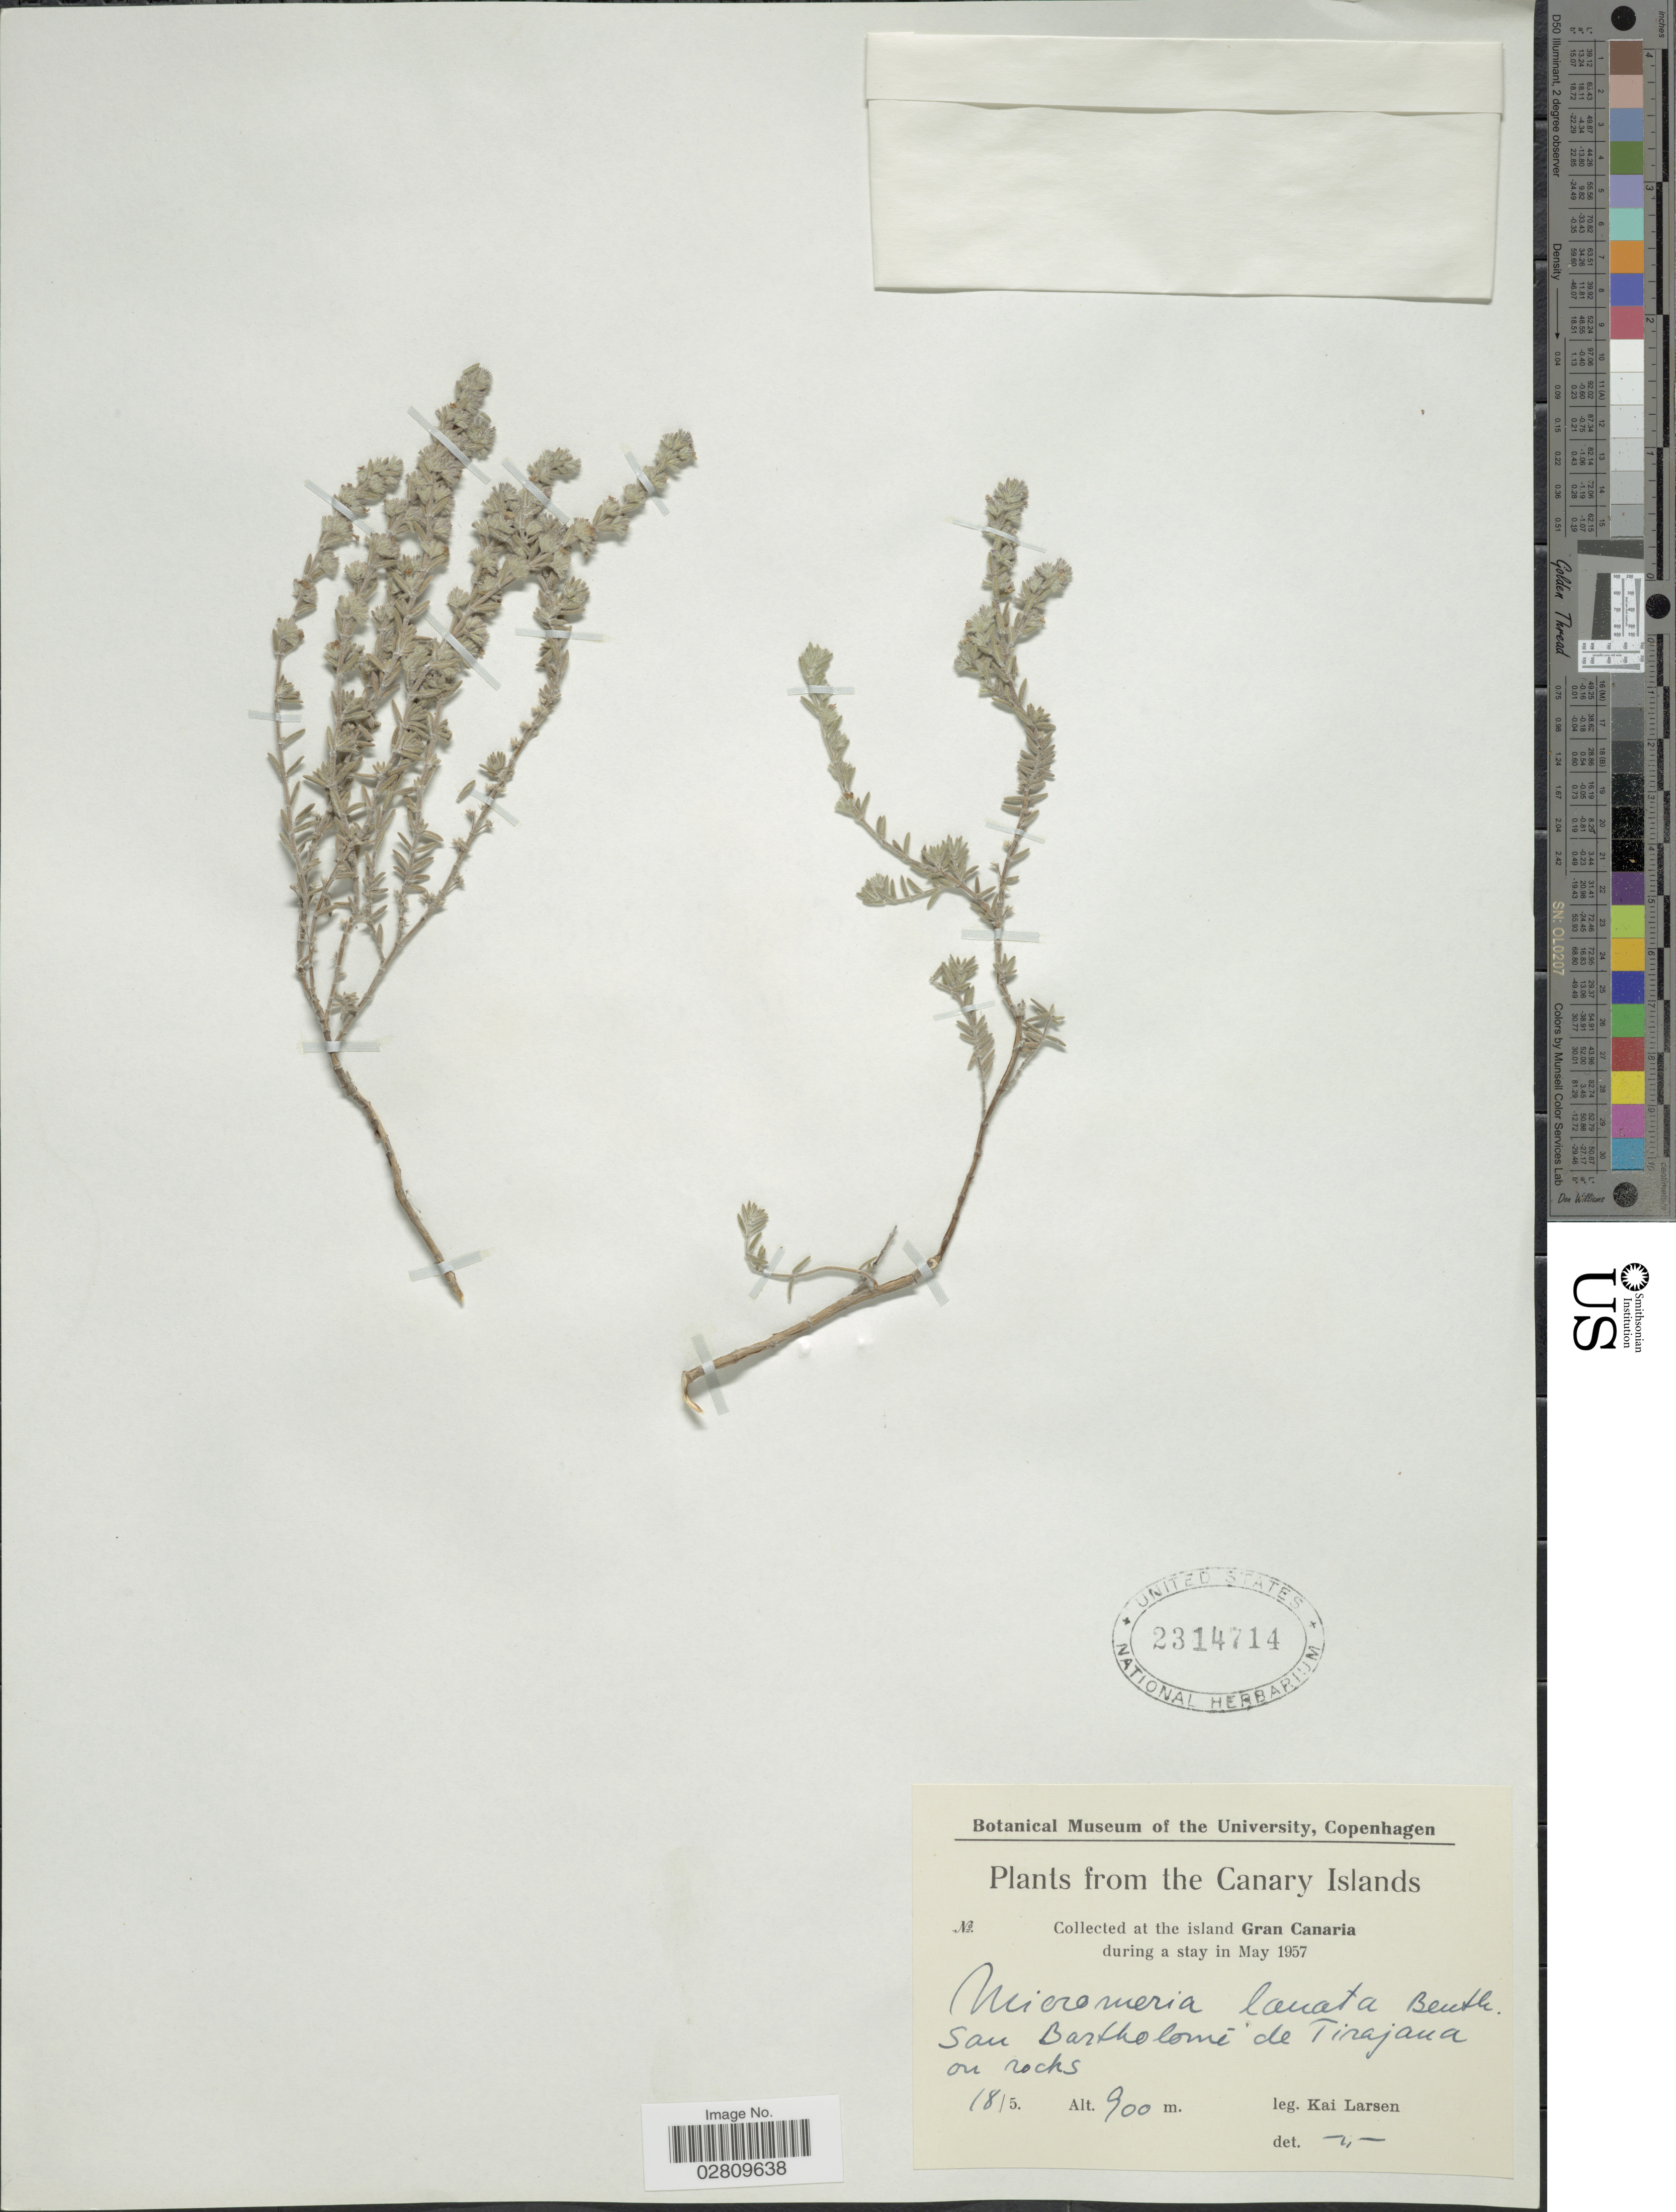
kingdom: Plantae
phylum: Tracheophyta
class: Magnoliopsida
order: Lamiales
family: Lamiaceae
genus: Micromeria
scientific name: Micromeria lanata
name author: (C. Sm. ex Link) Benth.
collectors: K. Larsen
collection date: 1957-05-18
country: Spain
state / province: Canarias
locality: Canary Islands. At the island Gran Canaria. San Bartholomi de Tinajana on rocks.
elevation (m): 900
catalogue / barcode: US 2314714